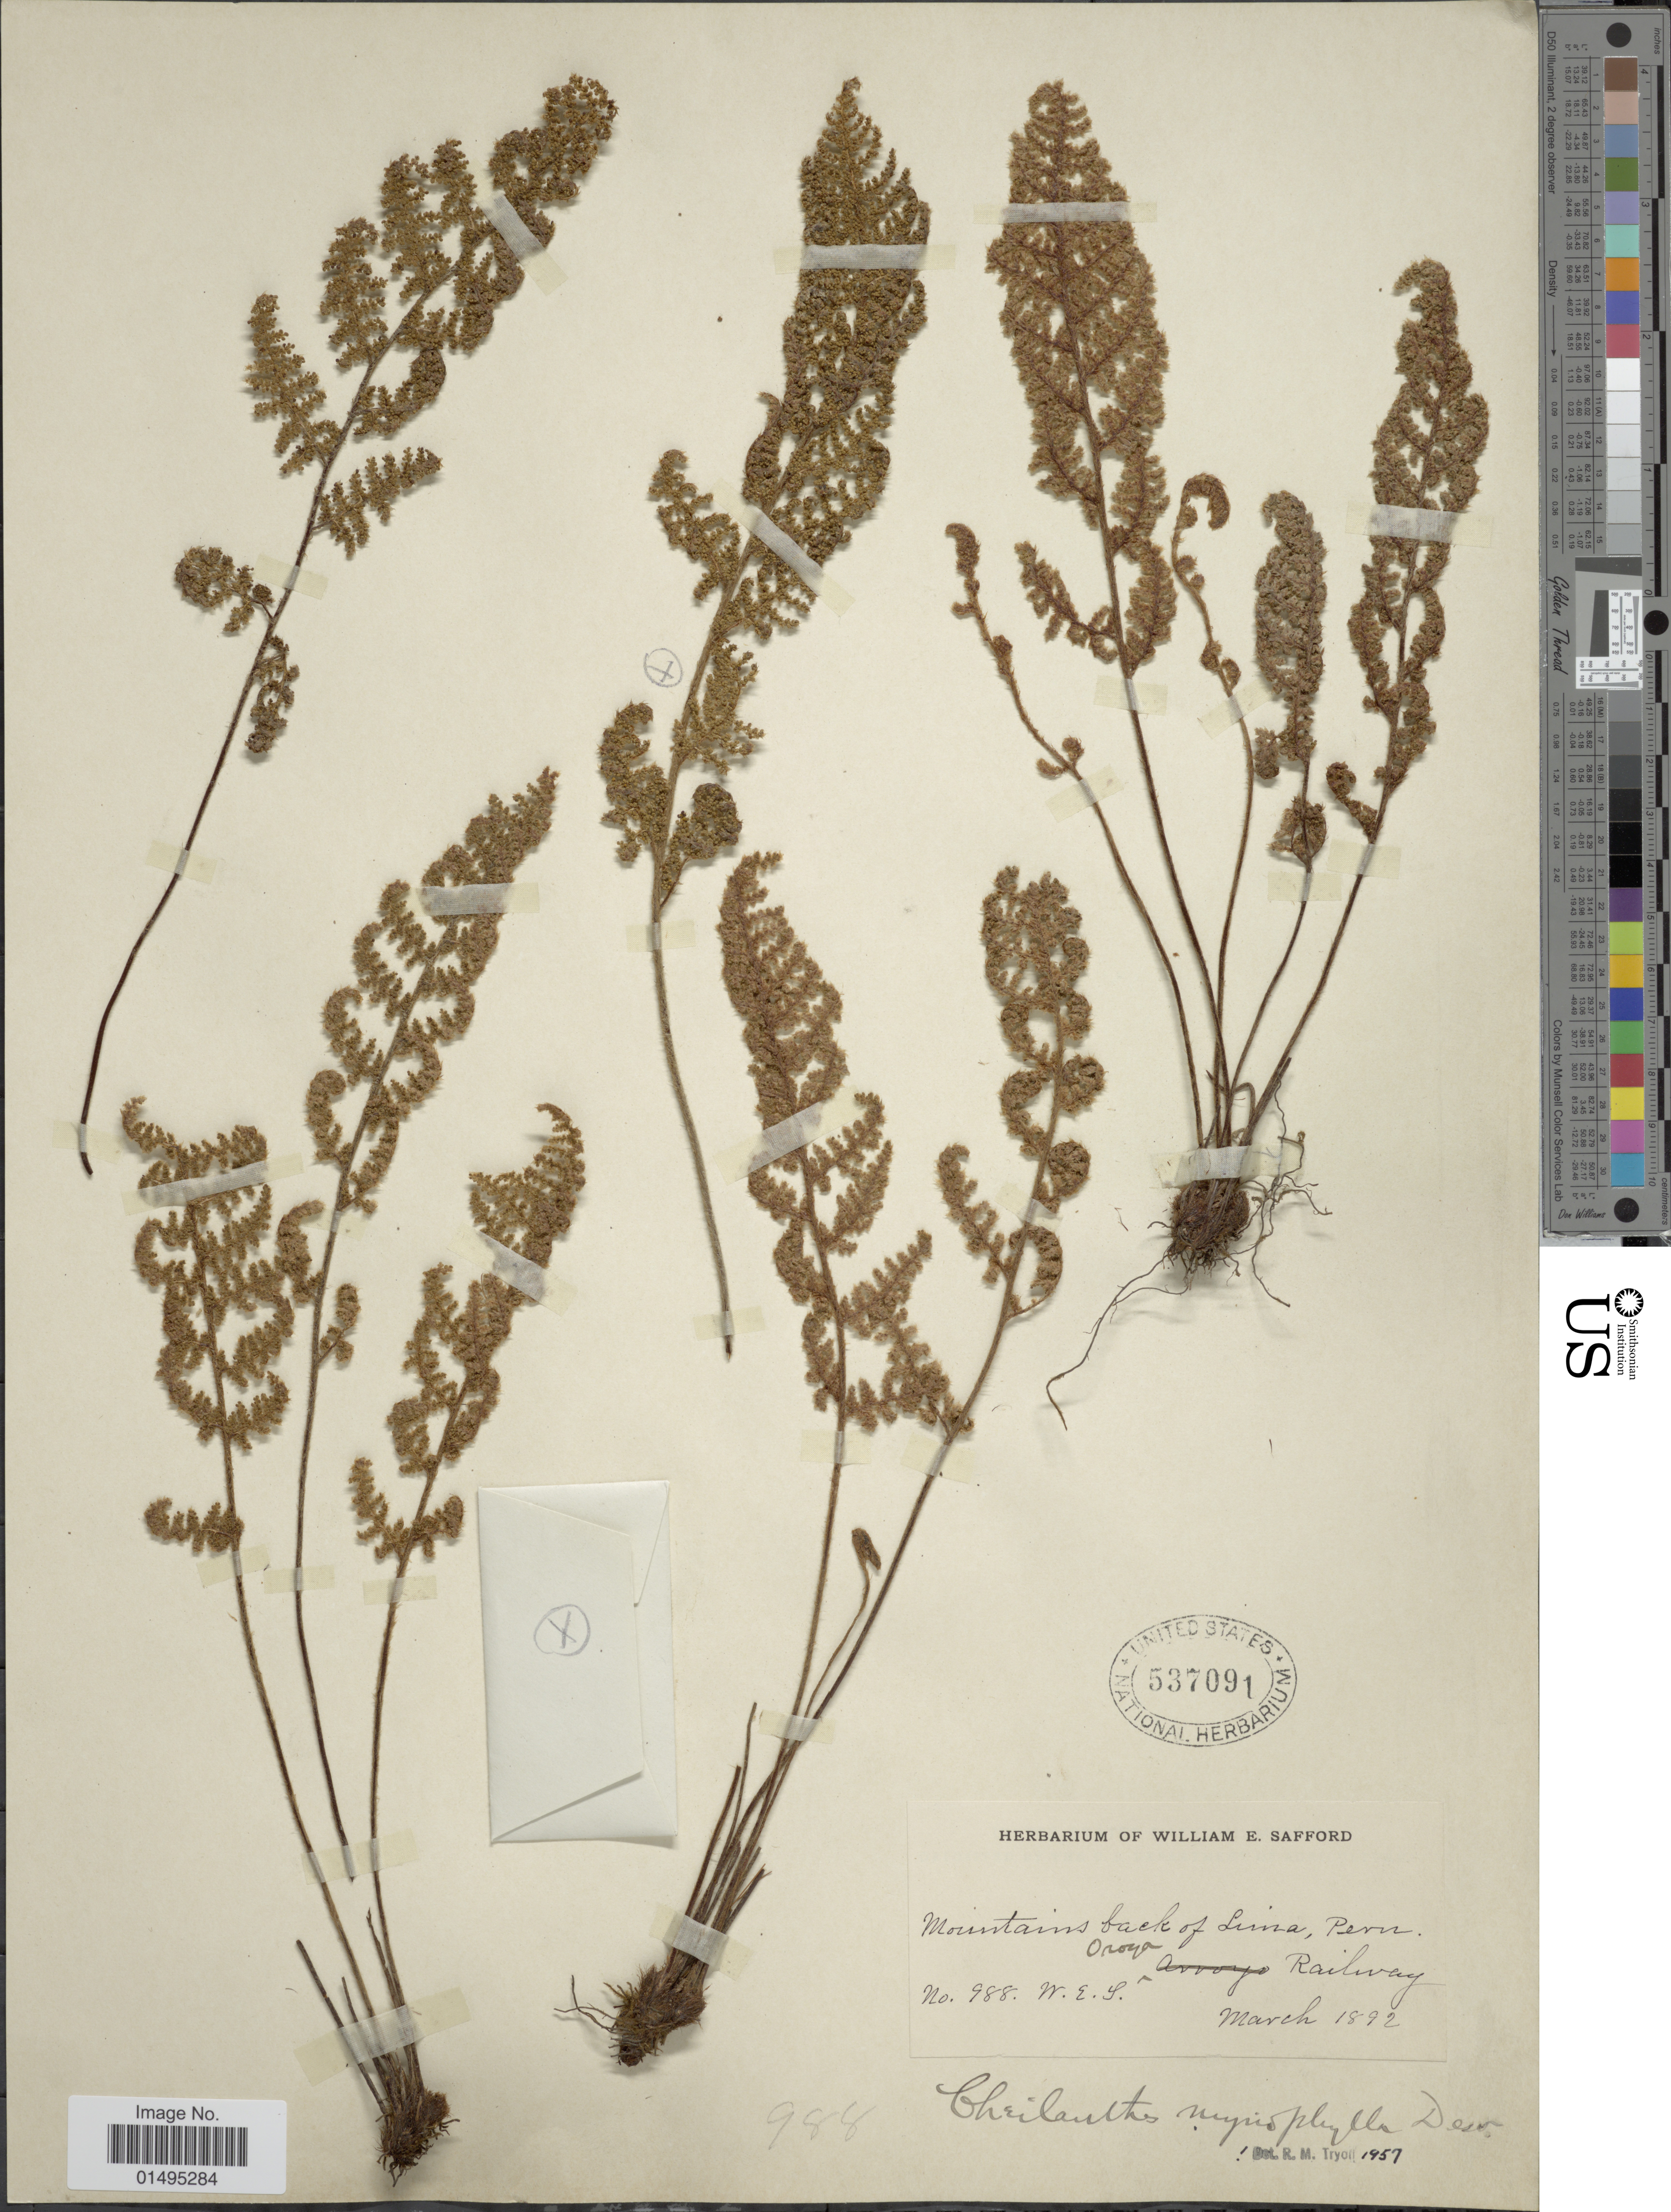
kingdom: Plantae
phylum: Tracheophyta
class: Polypodiopsida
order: Polypodiales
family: Pteridaceae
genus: Myriopteris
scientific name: Myriopteris myriophylla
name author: (Desv.) J. Sm.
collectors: W. E. Safford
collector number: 988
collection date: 1892-03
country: Peru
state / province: Lima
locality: Mountains back of Lima, Peru. Oroya Railway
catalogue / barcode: US 537091